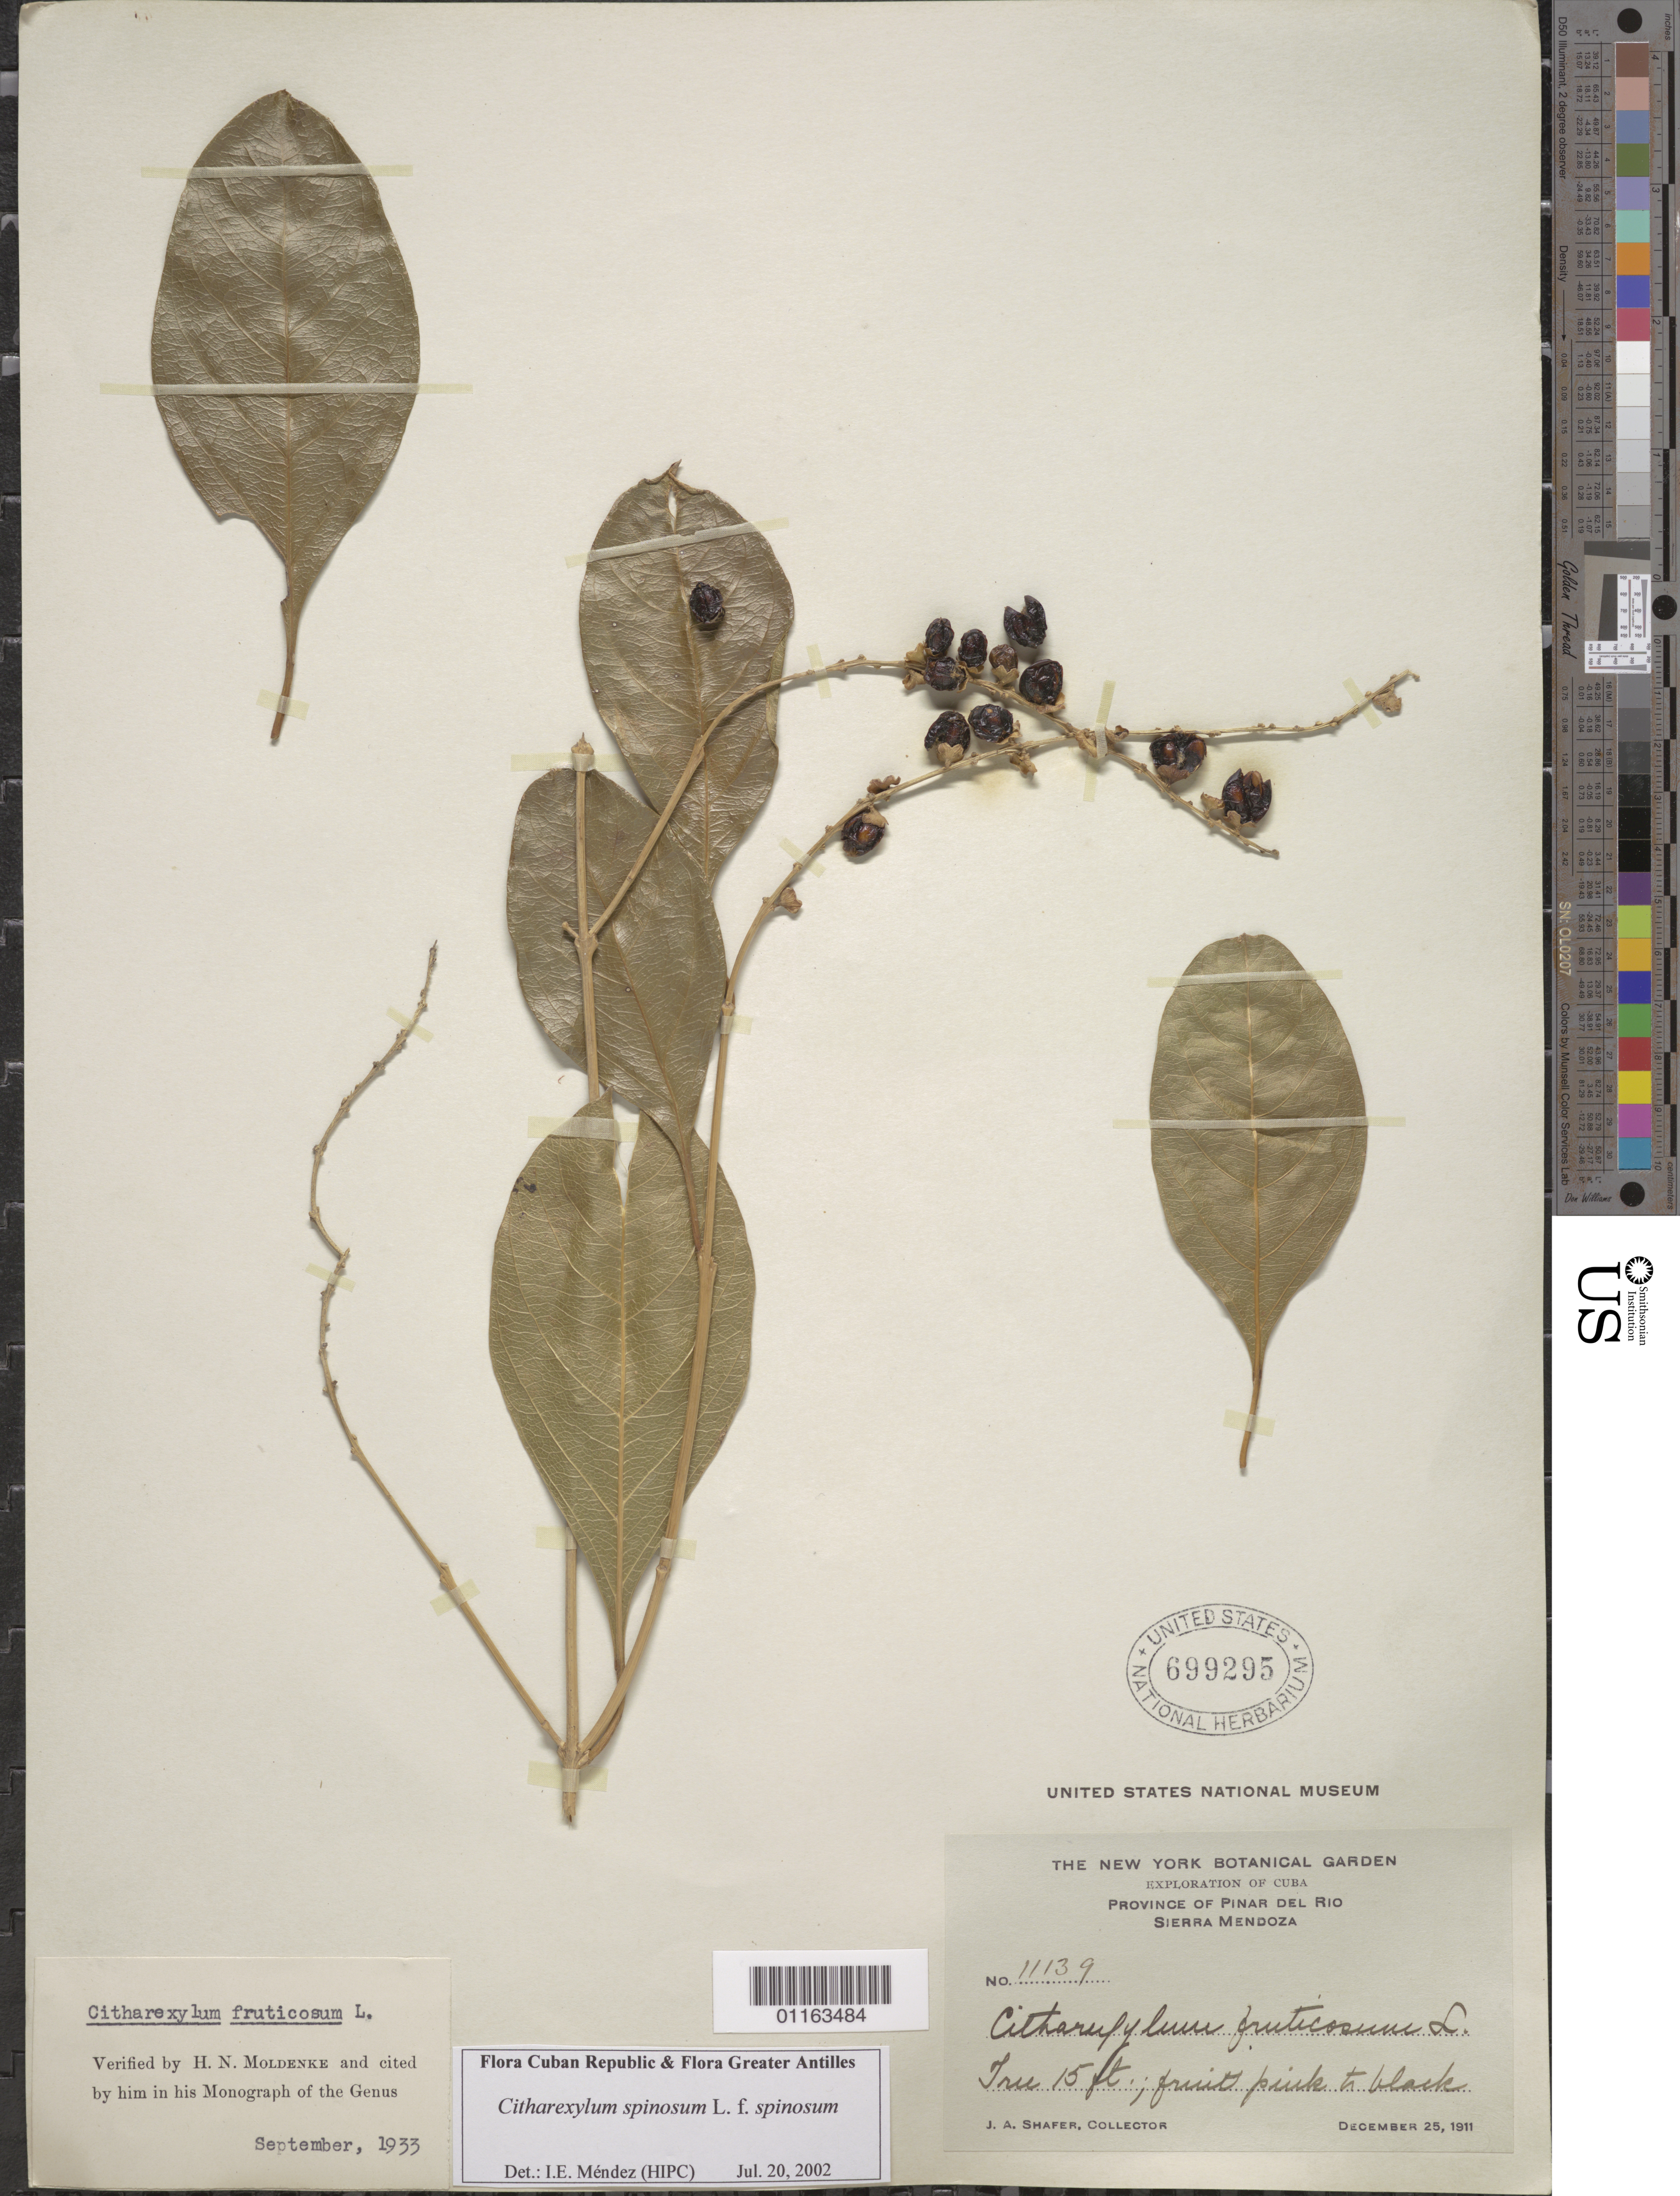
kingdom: Plantae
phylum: Tracheophyta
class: Magnoliopsida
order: Lamiales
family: Verbenaceae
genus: Citharexylum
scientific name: Citharexylum spinosum f. spinosum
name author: L.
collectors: J. A. Shafer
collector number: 11139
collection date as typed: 25 Dec 1911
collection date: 1911-12-25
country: Cuba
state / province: Pinar del Rio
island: Cuba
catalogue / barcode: US 699295